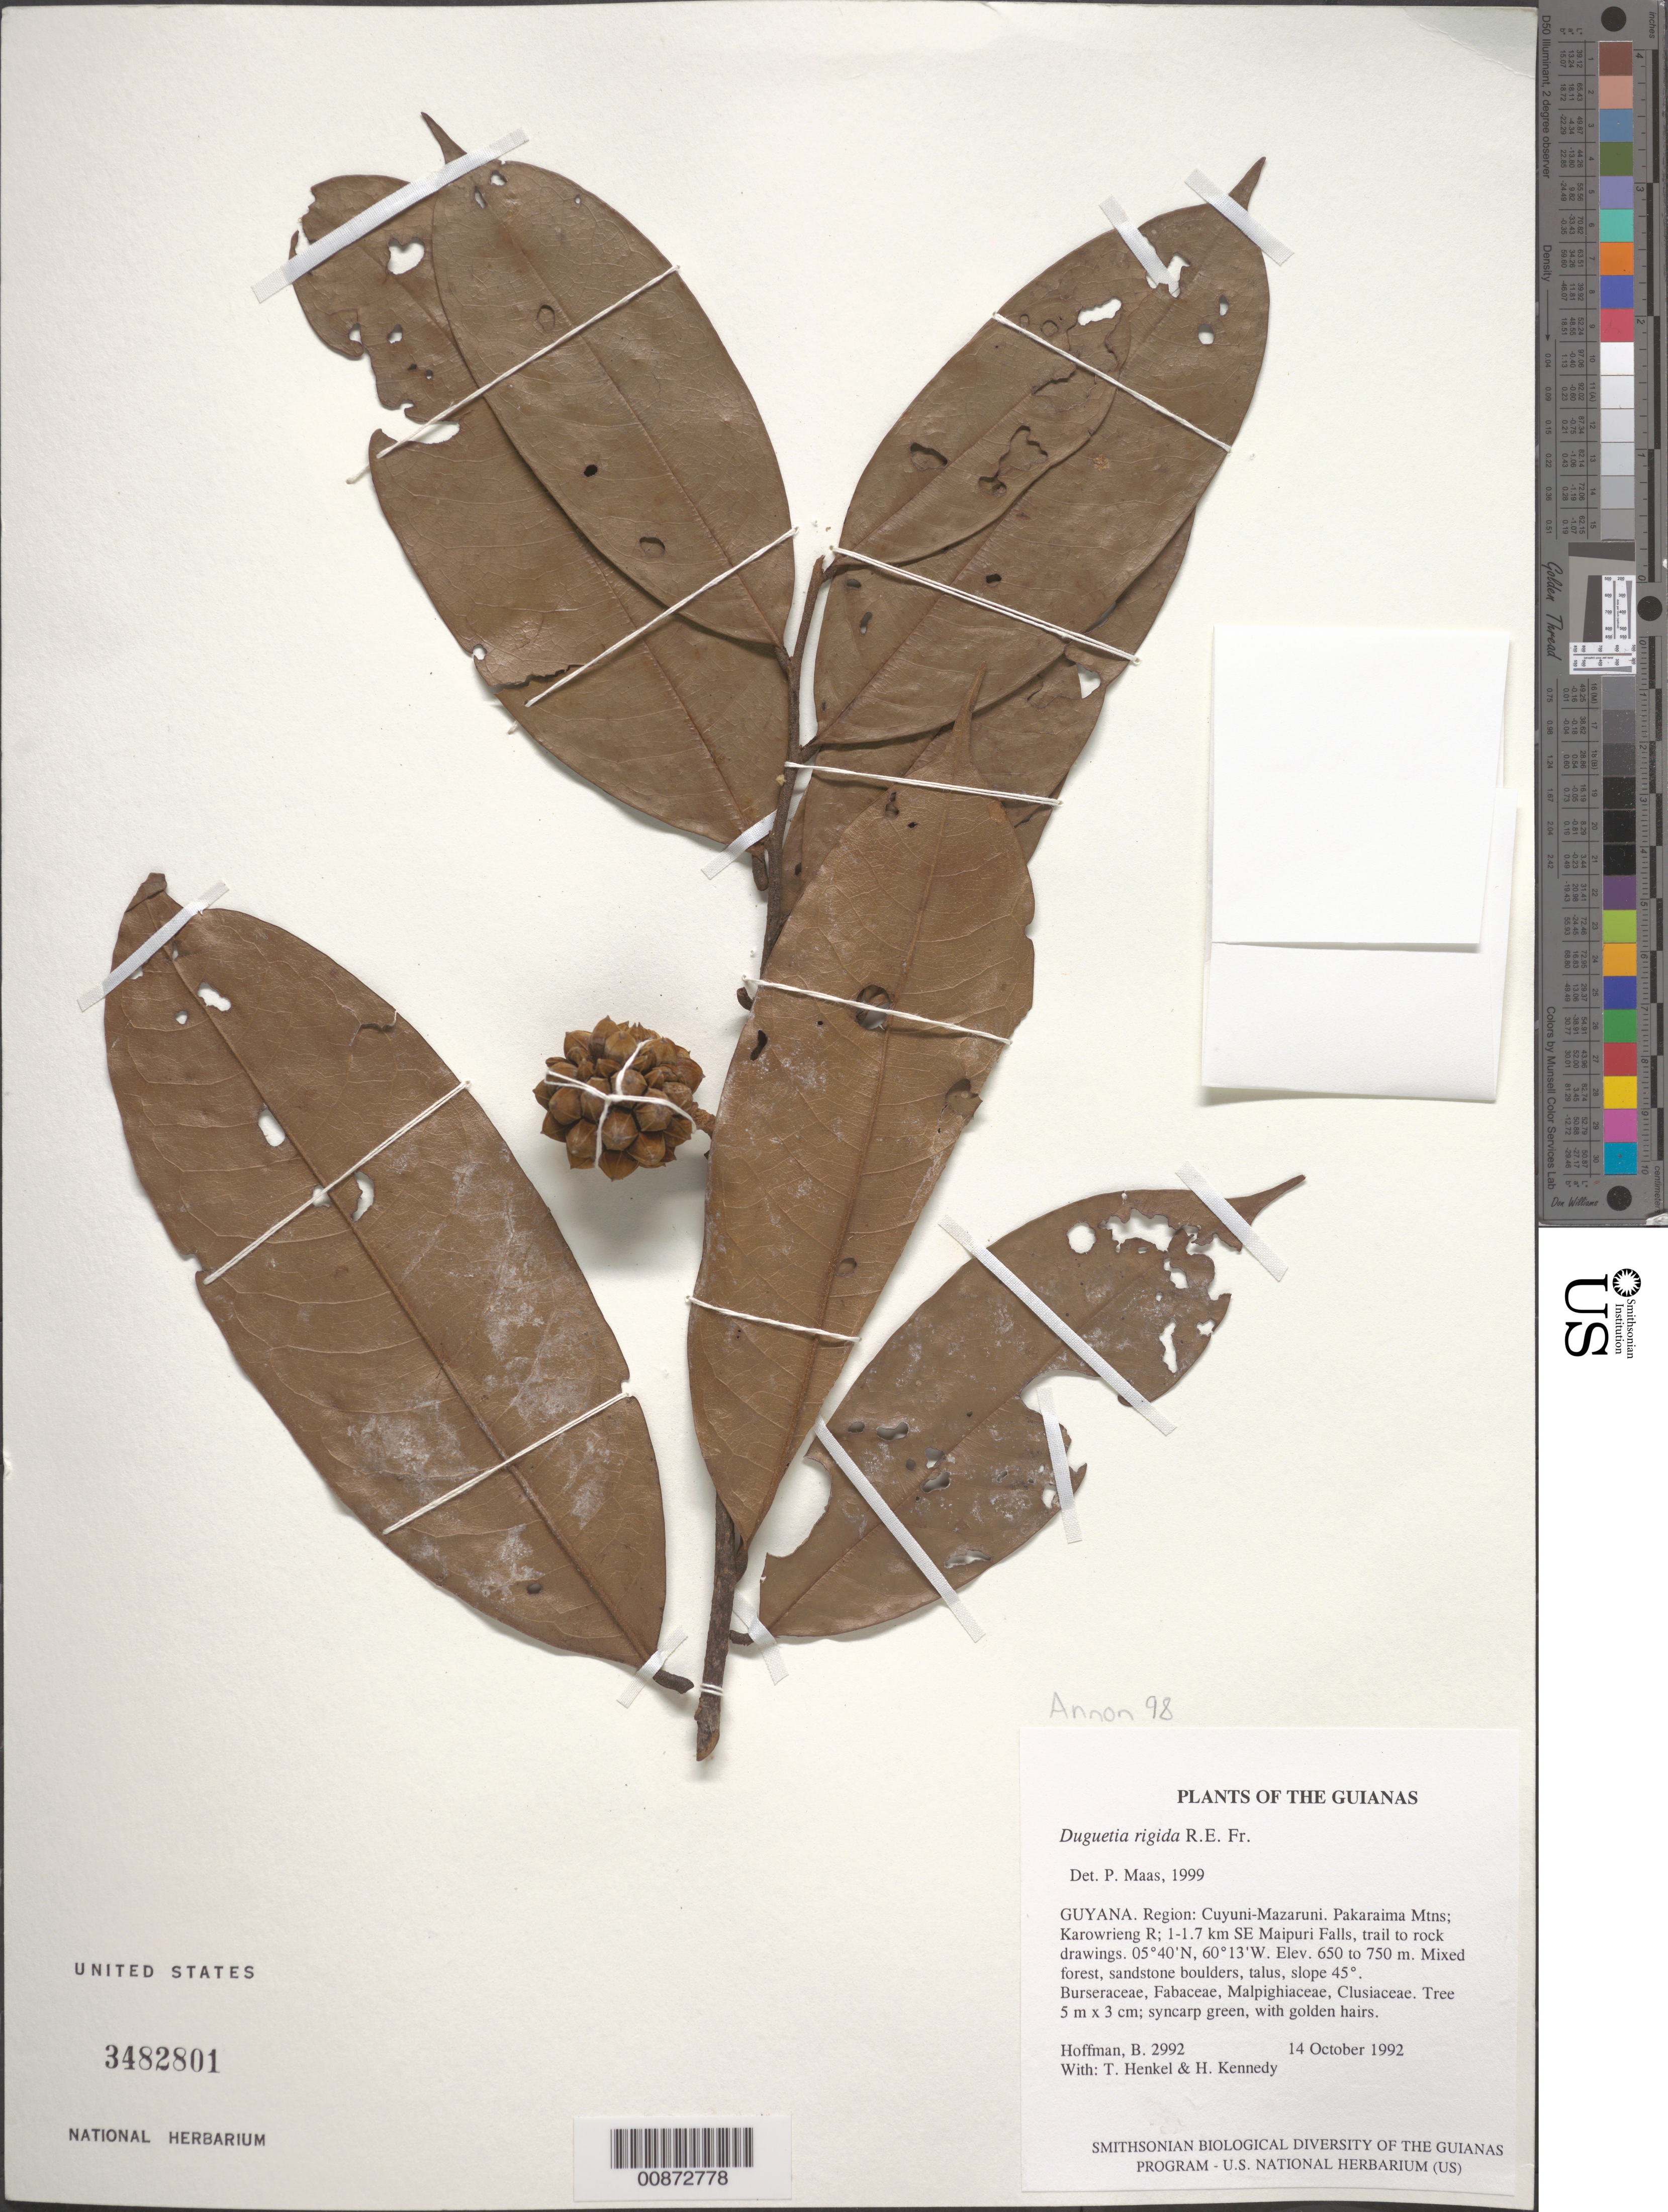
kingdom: Plantae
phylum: Tracheophyta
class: Magnoliopsida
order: Magnoliales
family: Annonaceae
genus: Duguetia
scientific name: Duguetia rigida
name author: R.E. Fr.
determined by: Maas, Paul J. M.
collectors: B. Hoffman, T. Henkel & H. Kennedy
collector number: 2992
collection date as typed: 14 October 1992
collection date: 1992-10-14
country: Guyana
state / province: Cuyuni-Mazaruni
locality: Pakaraima Mountains; Karowrieng River; 1-1.7 km SE of Maipuri Falls, trail to rock drawings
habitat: Mixed forest, sandstone boulders, talus, slope 45°. Burseraceae, Fabaceae, Malpighiaceae, Clusiaceae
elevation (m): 650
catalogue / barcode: US 3482801